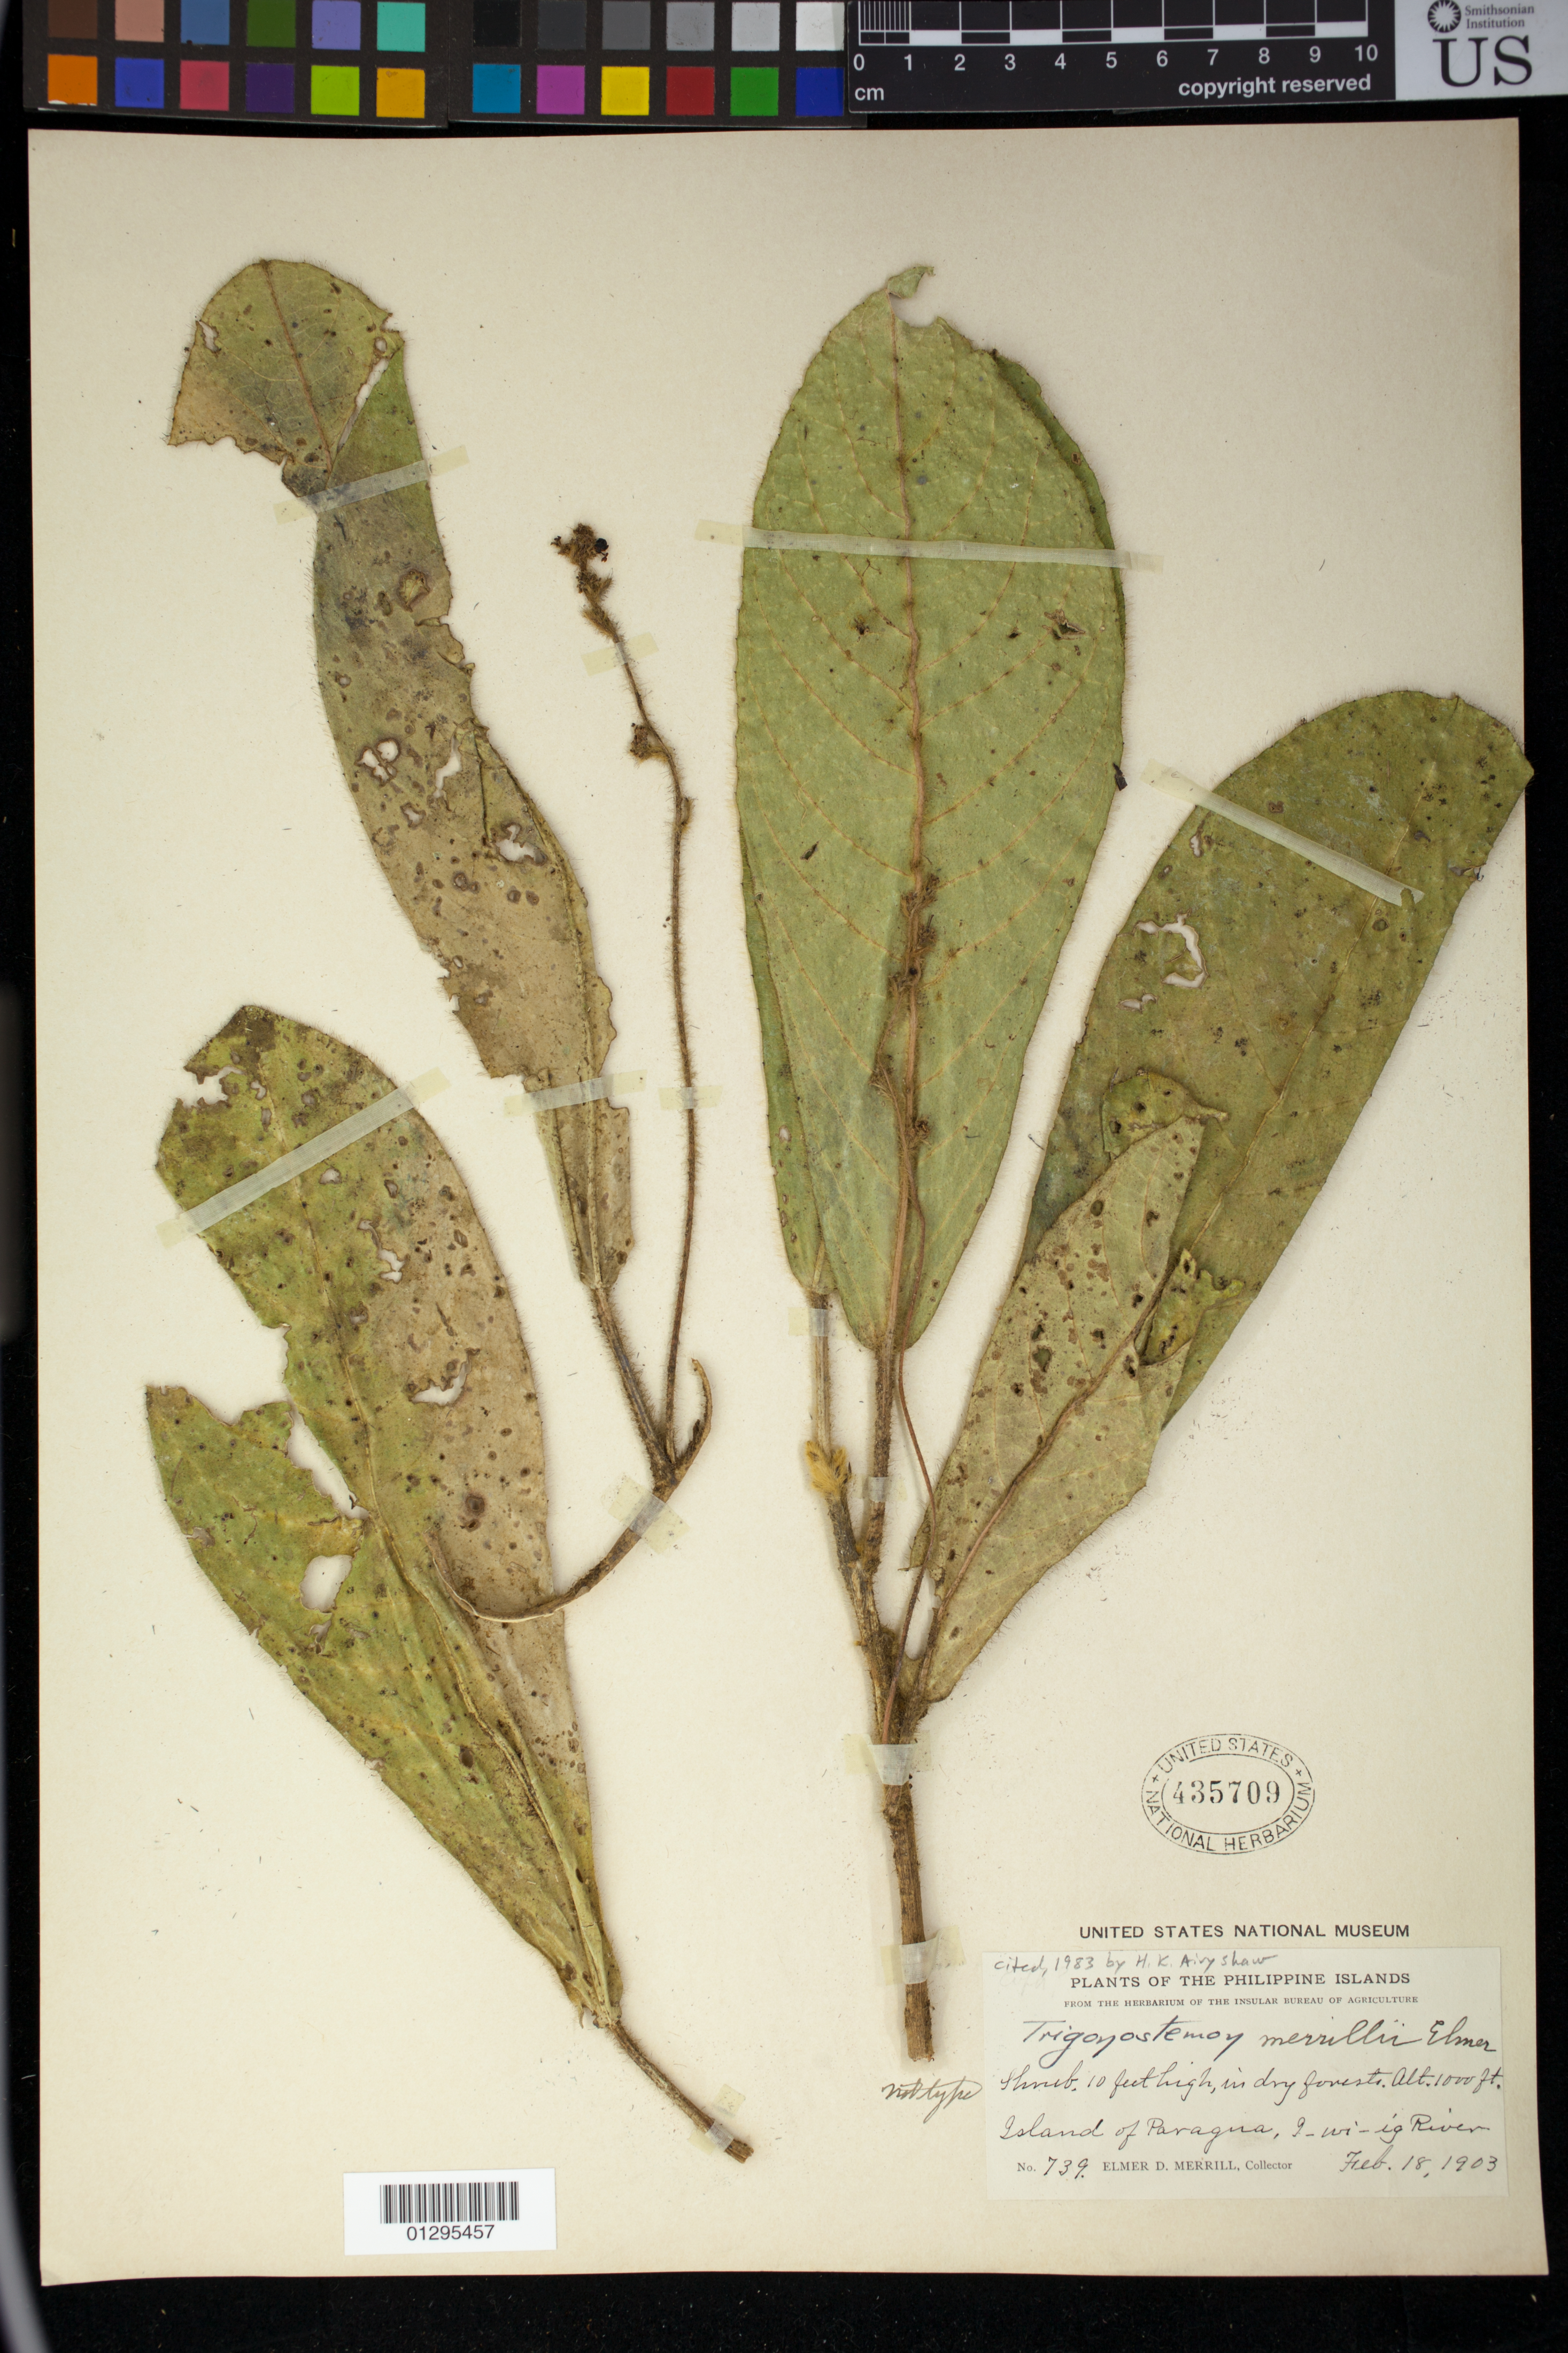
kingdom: Plantae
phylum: Tracheophyta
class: Magnoliopsida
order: Malpighiales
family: Euphorbiaceae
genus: Trigonostemon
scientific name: Trigonostemon merrillii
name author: Elmer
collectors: E. D. Merrill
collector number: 739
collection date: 1903-02-18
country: Philippines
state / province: Mimaropa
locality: Island of Paragua, I-wi-ig River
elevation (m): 305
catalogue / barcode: US 435709